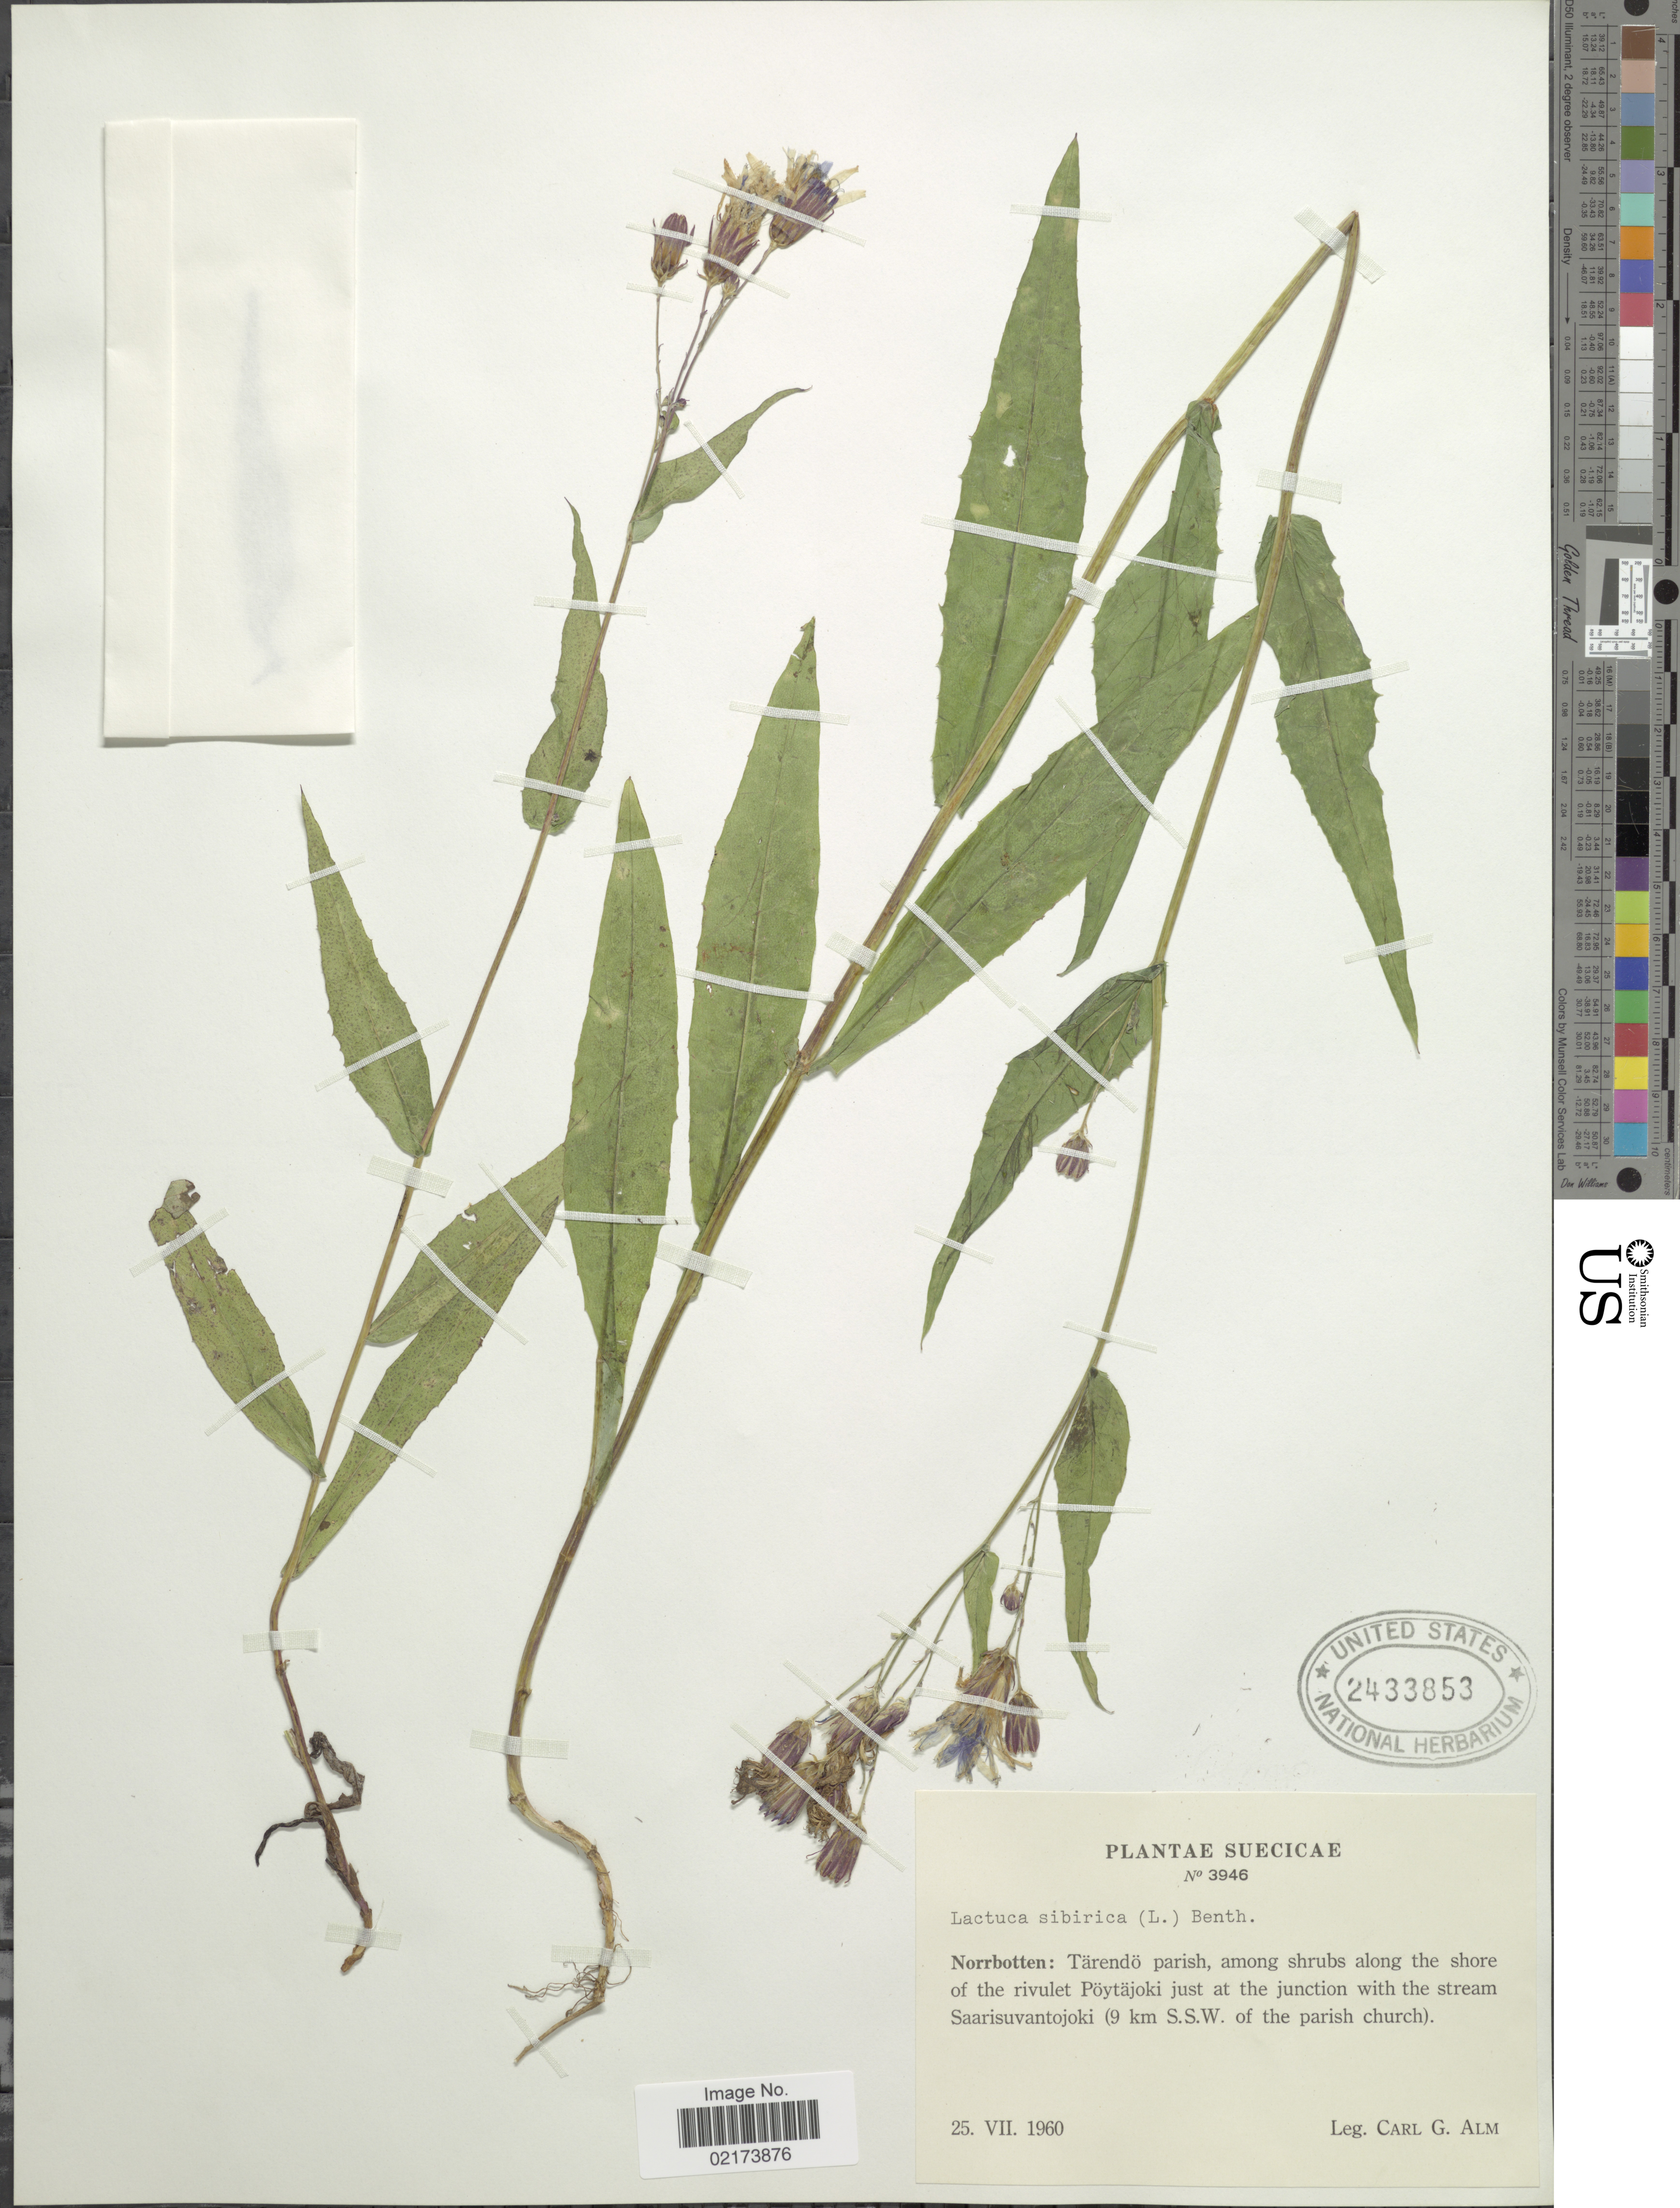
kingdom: Plantae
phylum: Tracheophyta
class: Magnoliopsida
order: Asterales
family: Asteraceae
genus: Lactuca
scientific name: Lactuca sibirica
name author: (L.) Maxim.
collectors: C. G. Alm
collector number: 3946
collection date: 1960-07-25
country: Sweden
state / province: Norrbotten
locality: Suecicae, Tarendo parish, along the shore of the rivulet Poytajoki just at the junction with the stream Saarisuvantojoki (9 km S. S. W. of the parish church)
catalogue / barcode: US 2433853